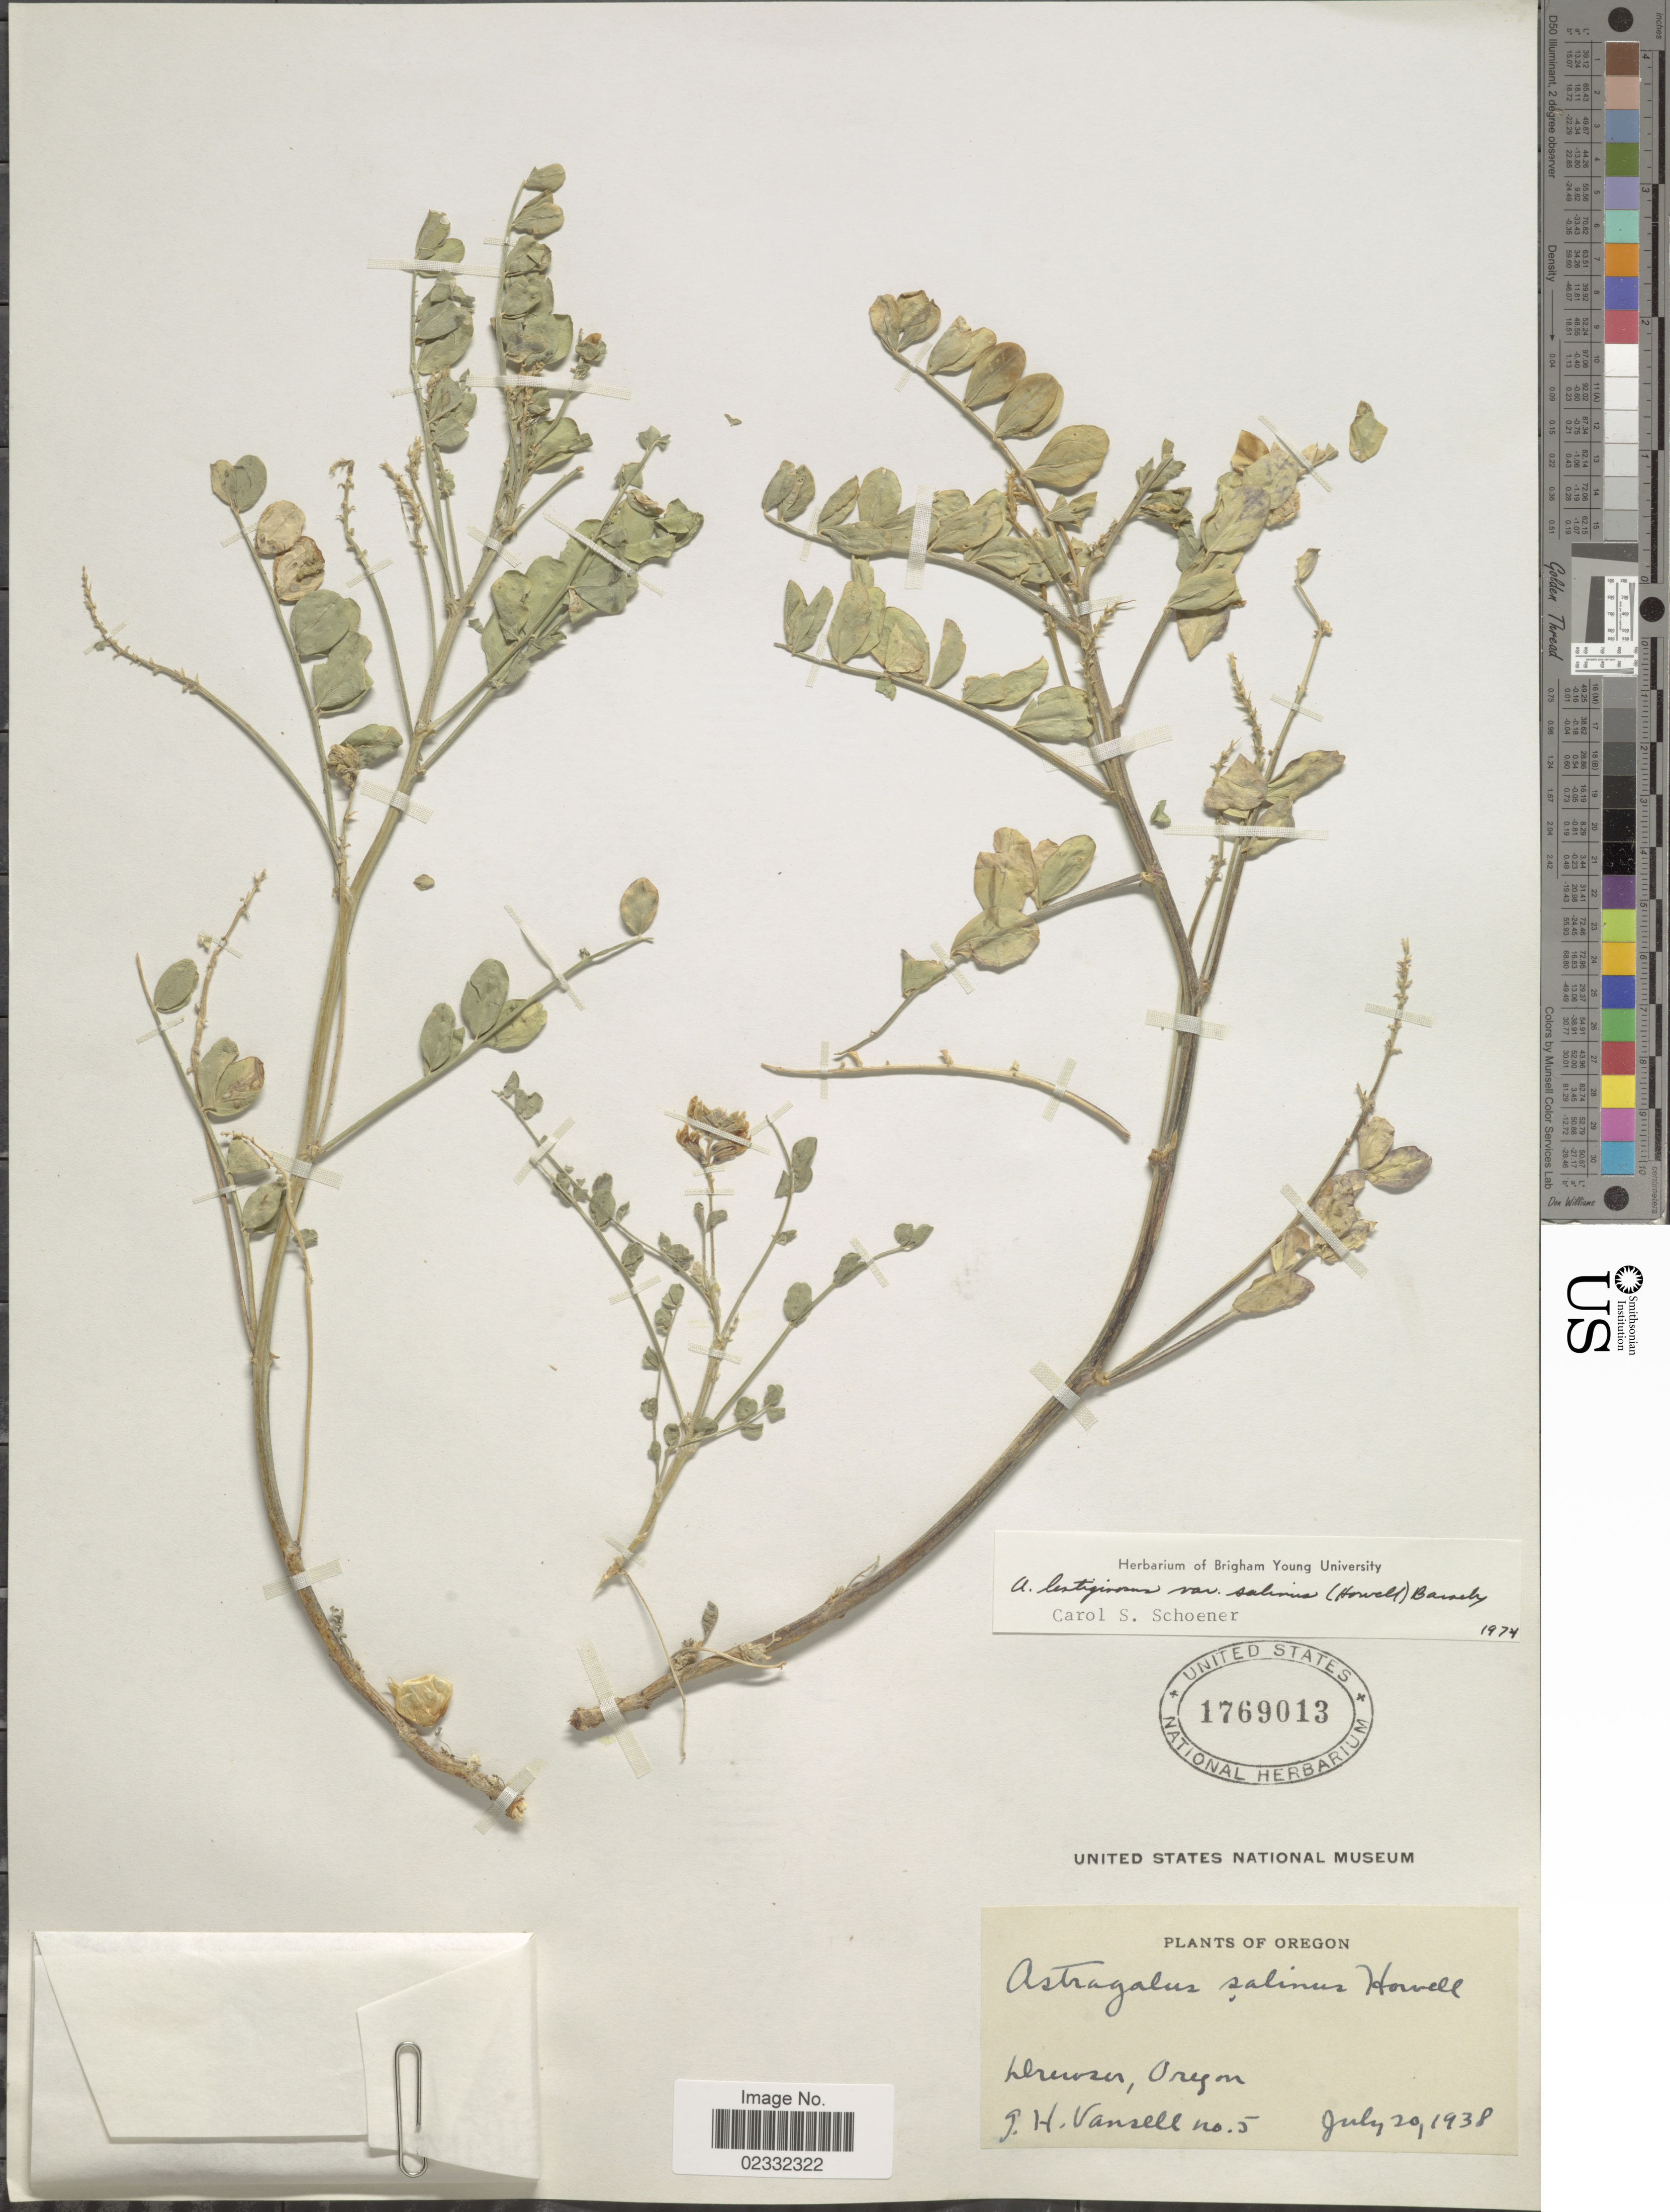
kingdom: Plantae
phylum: Tracheophyta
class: Magnoliopsida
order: Fabales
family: Fabaceae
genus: Astragalus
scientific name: Astragalus lentiginosus var. salinus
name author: (Howell) Barneby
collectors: G. Vansell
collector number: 5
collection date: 1938-07-20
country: United States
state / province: Oregon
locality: Drewser [interpreted], Oregon.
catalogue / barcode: US 1769013